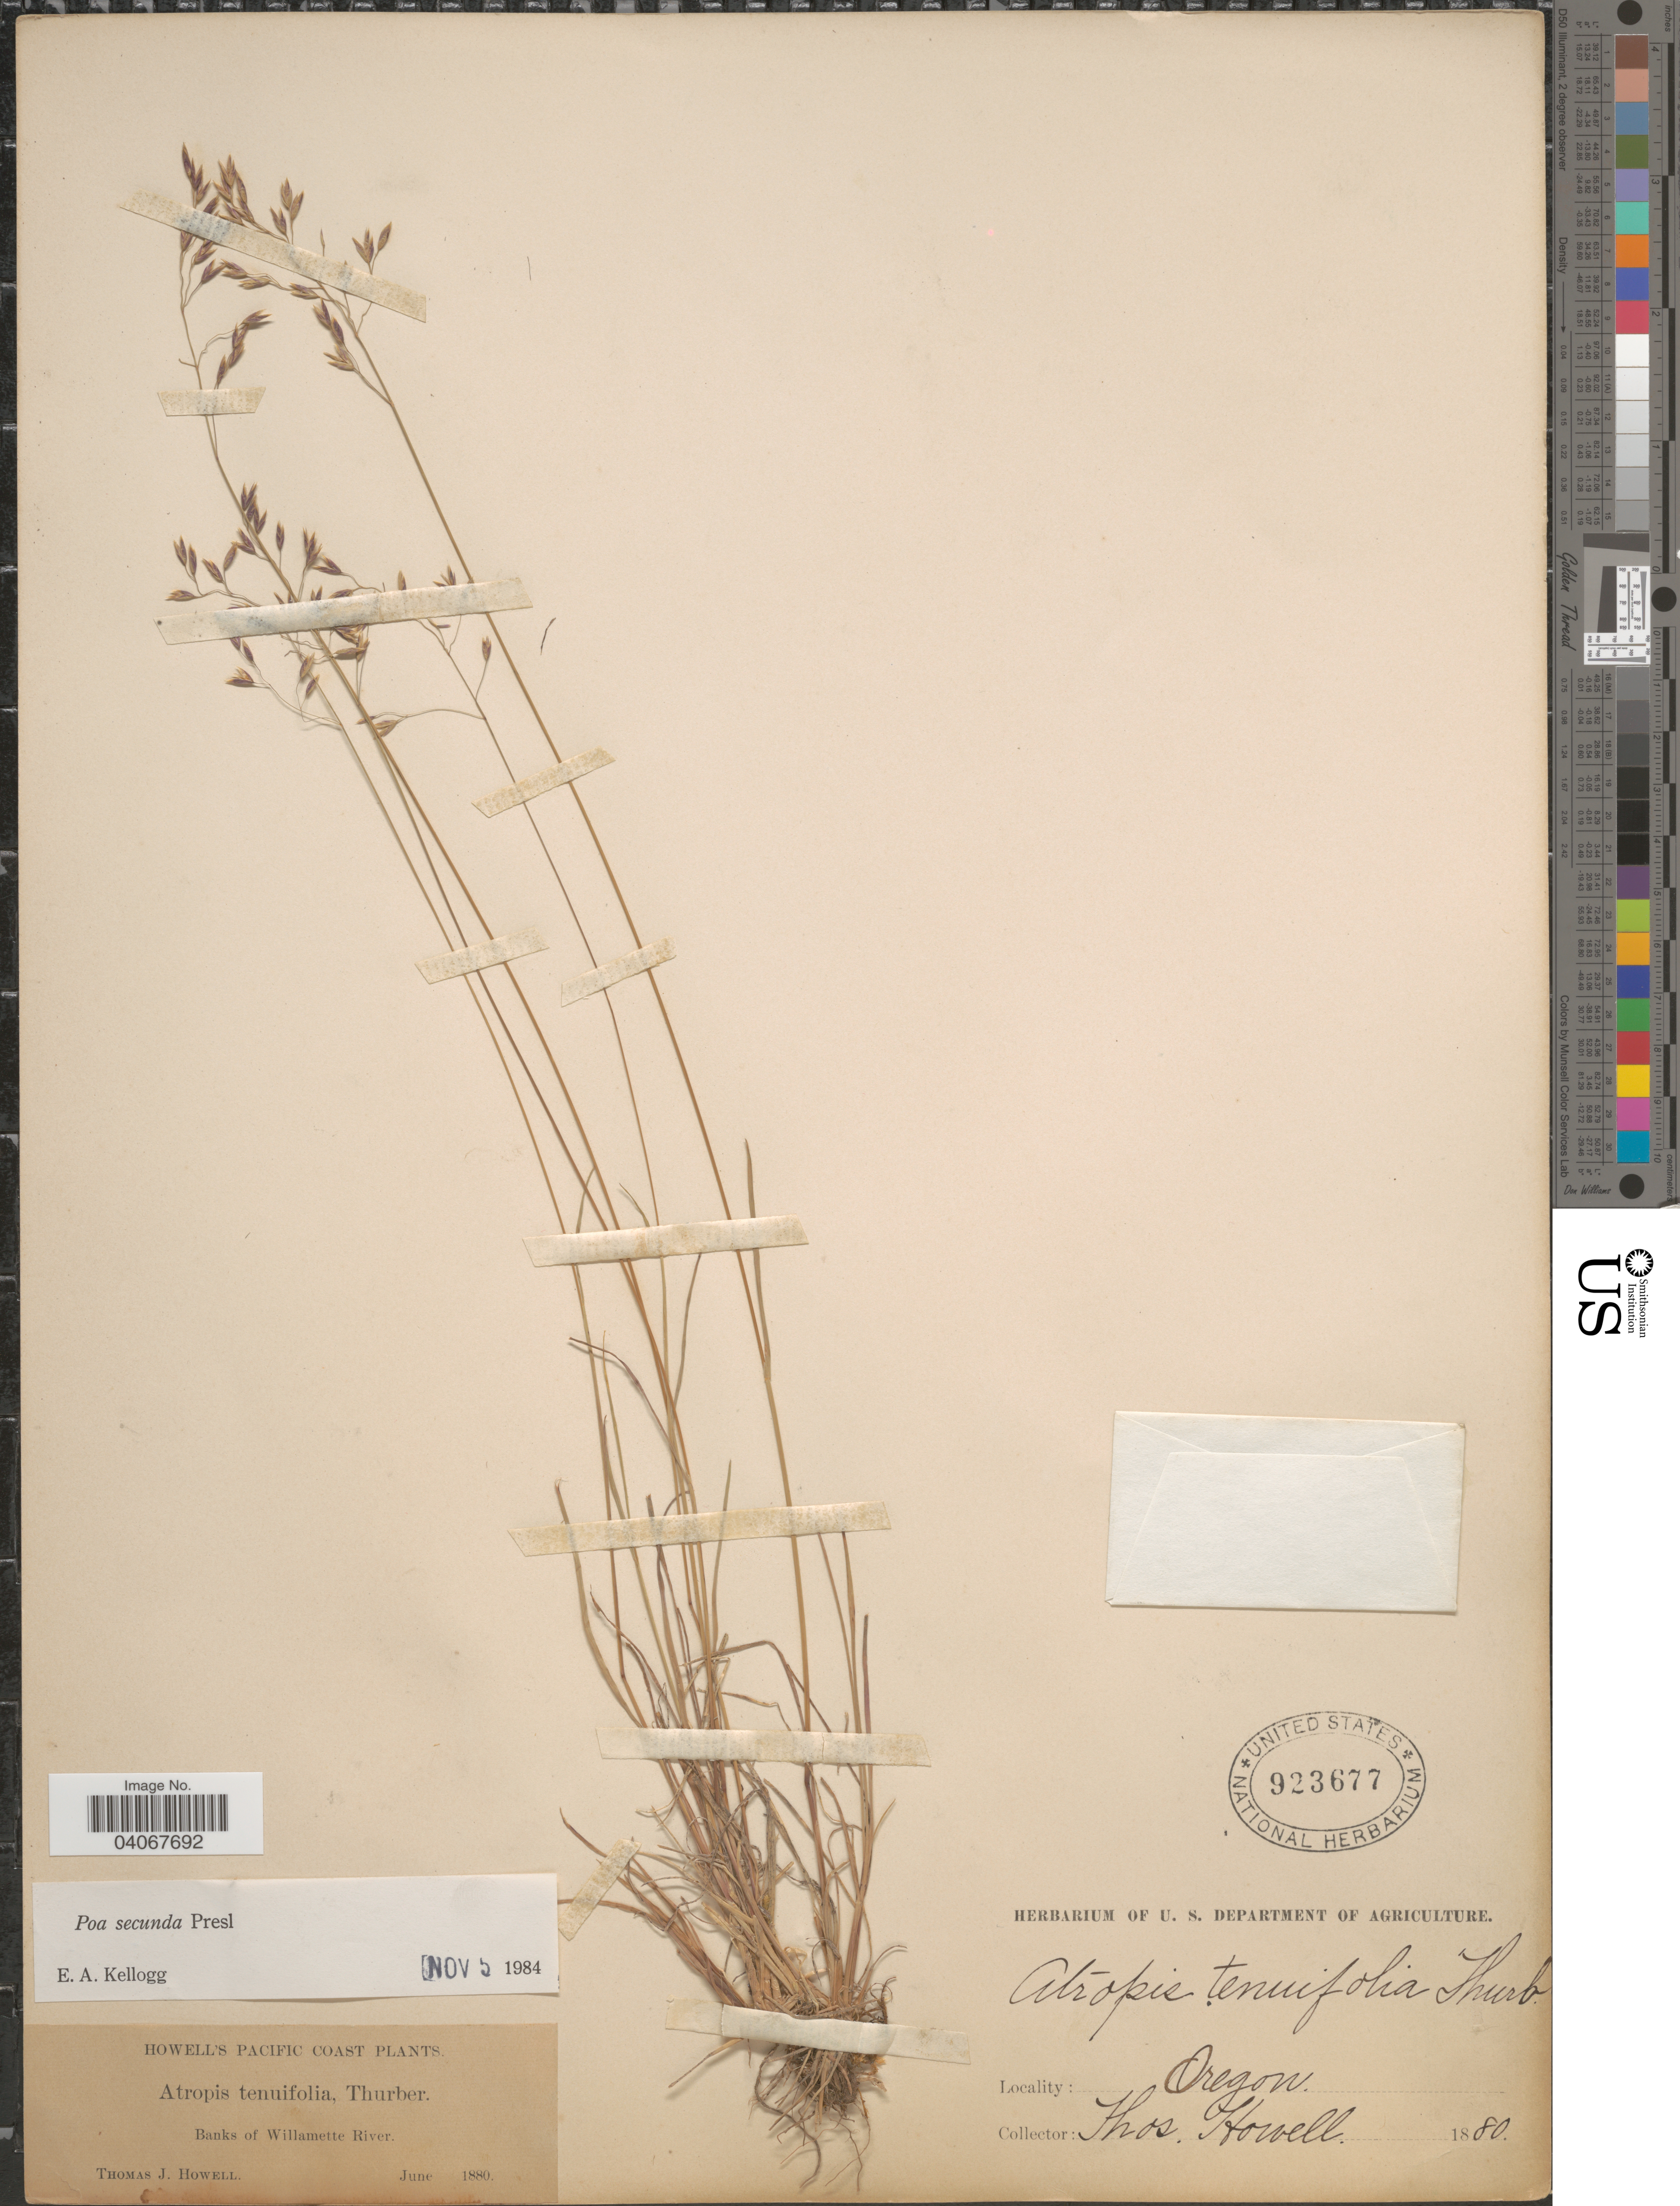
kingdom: Plantae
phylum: Tracheophyta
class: Liliopsida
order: Poales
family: Poaceae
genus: Poa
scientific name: Poa secunda subsp. secunda var. secunda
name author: J. Presl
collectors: T. J. Howell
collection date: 1880-06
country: United States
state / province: Oregon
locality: Pacific Coast. Banks of Willamette River.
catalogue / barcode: US 923677